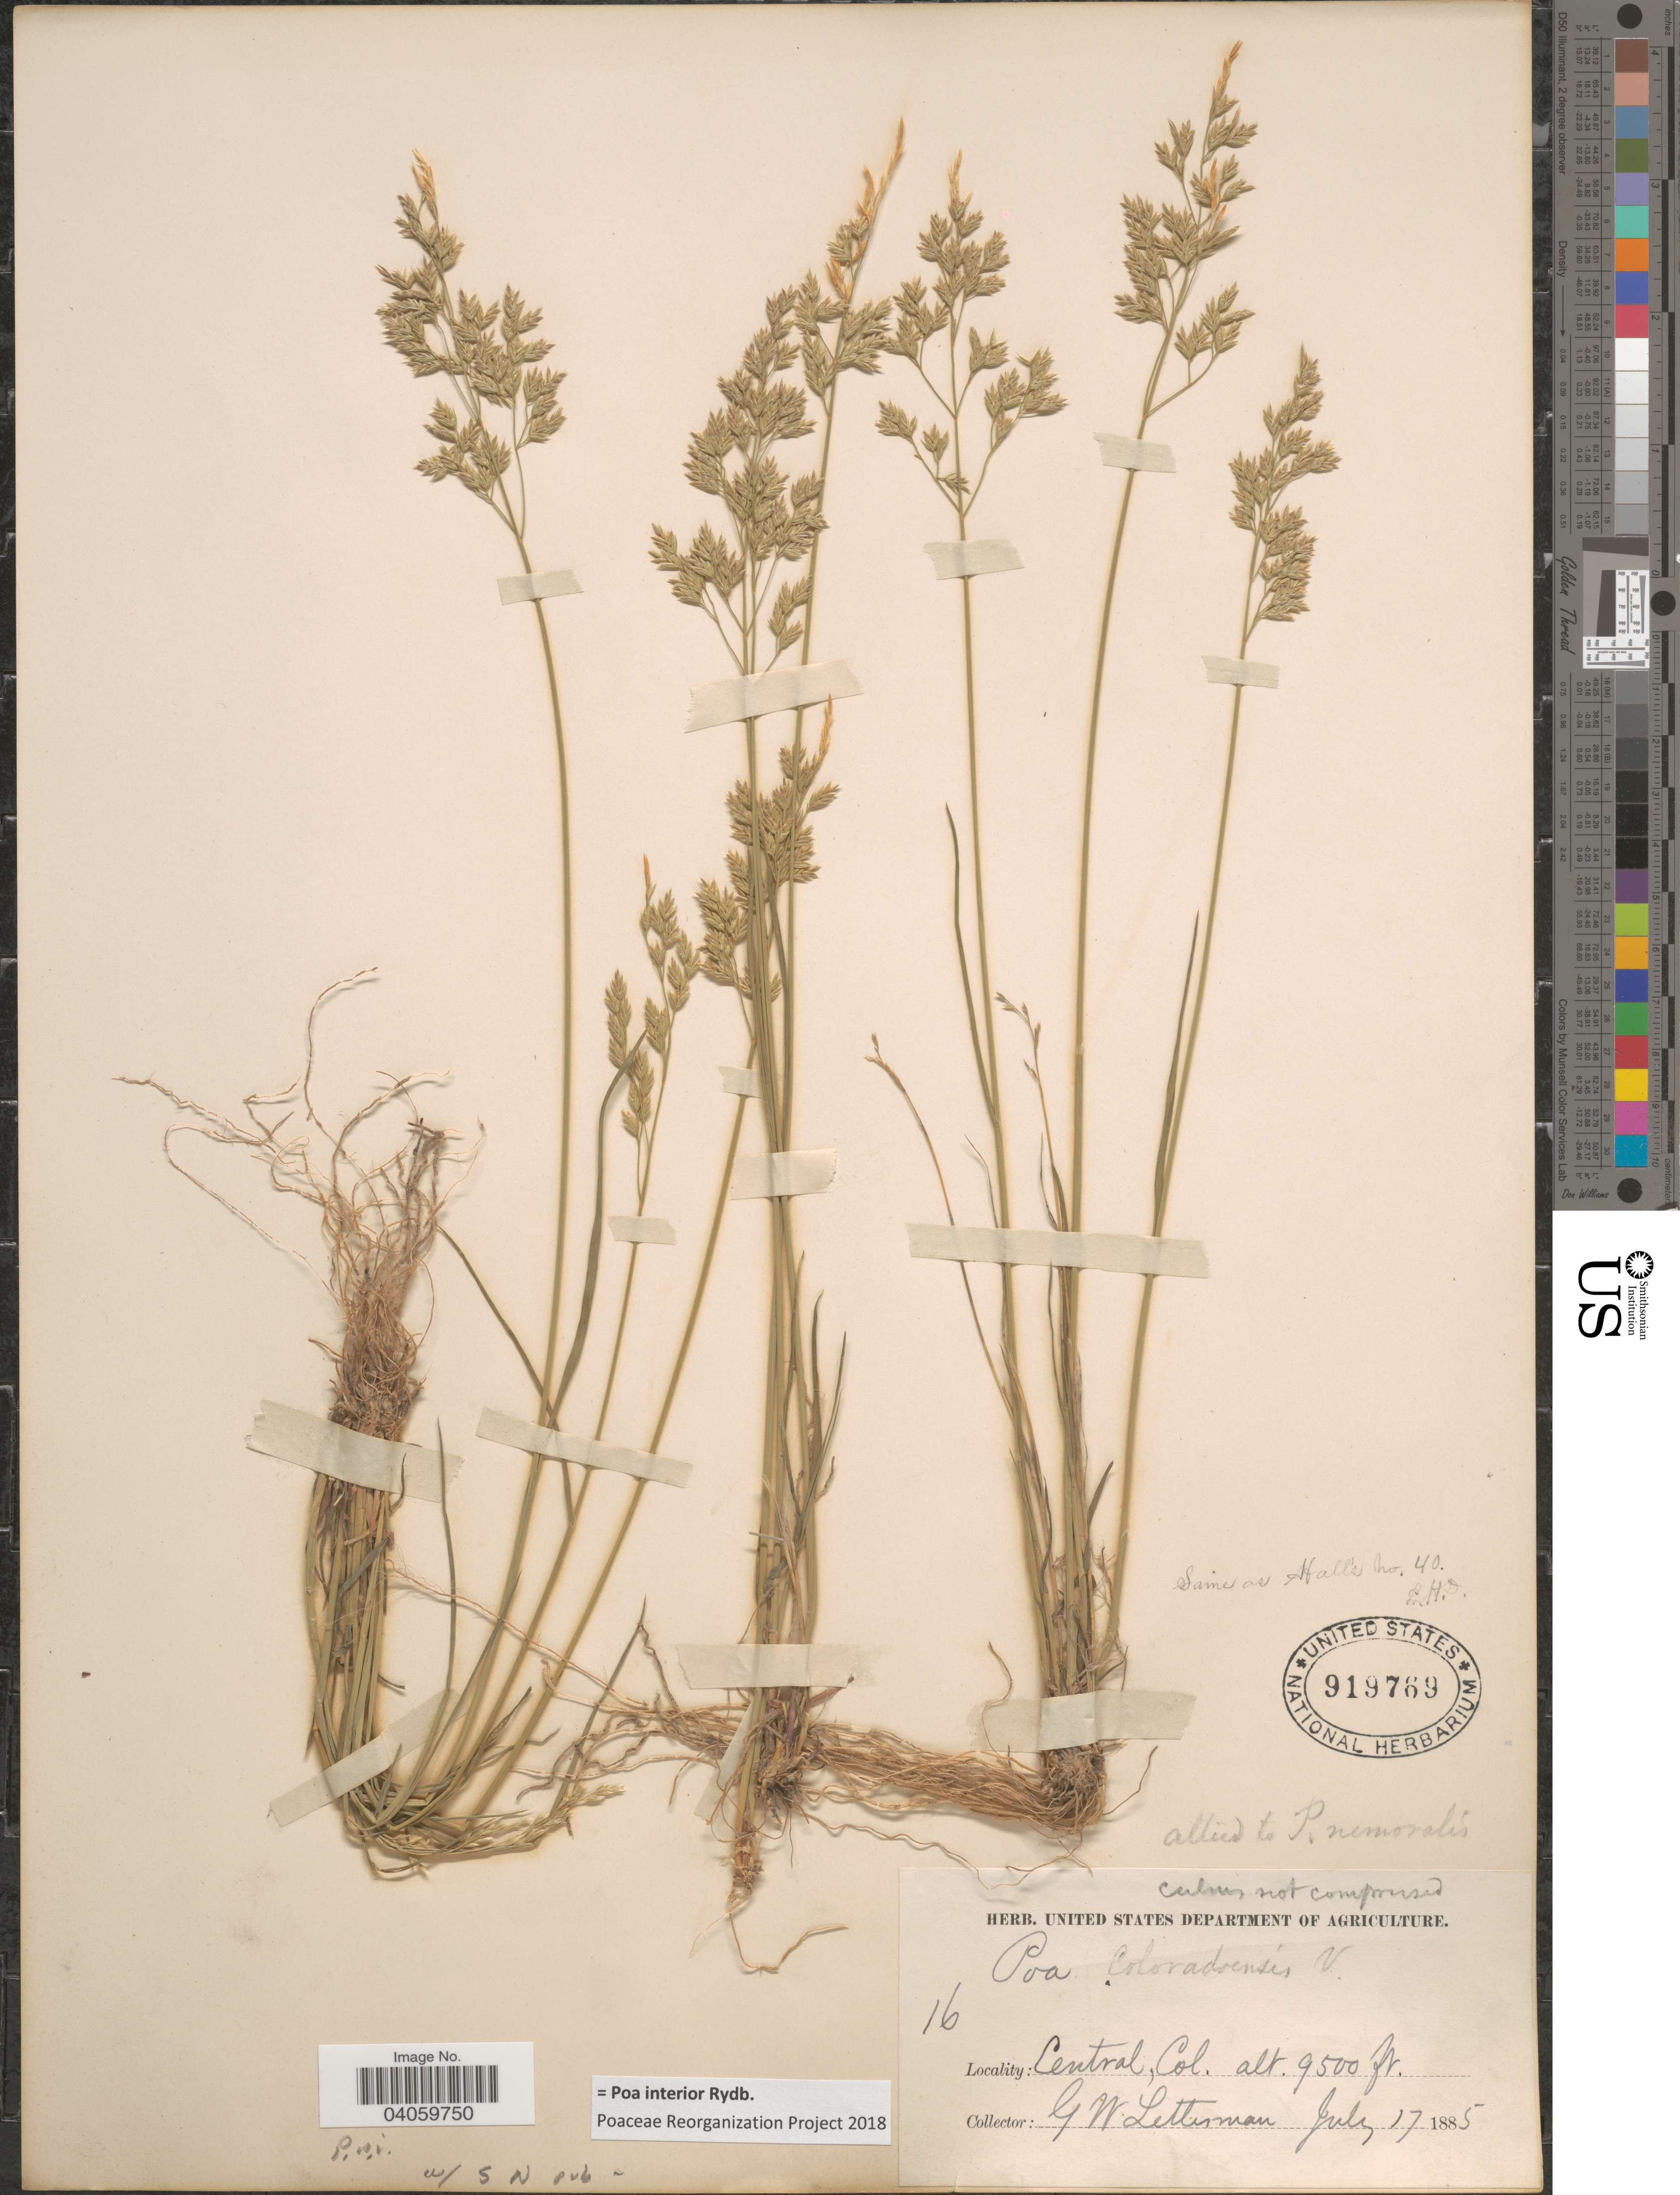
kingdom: Plantae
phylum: Tracheophyta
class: Liliopsida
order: Poales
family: Poaceae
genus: Poa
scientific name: Poa interior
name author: Rydb.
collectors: G. W. Letterman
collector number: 16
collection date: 1885-07-17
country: United States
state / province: Colorado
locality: Central.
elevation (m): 2896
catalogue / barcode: US 919769